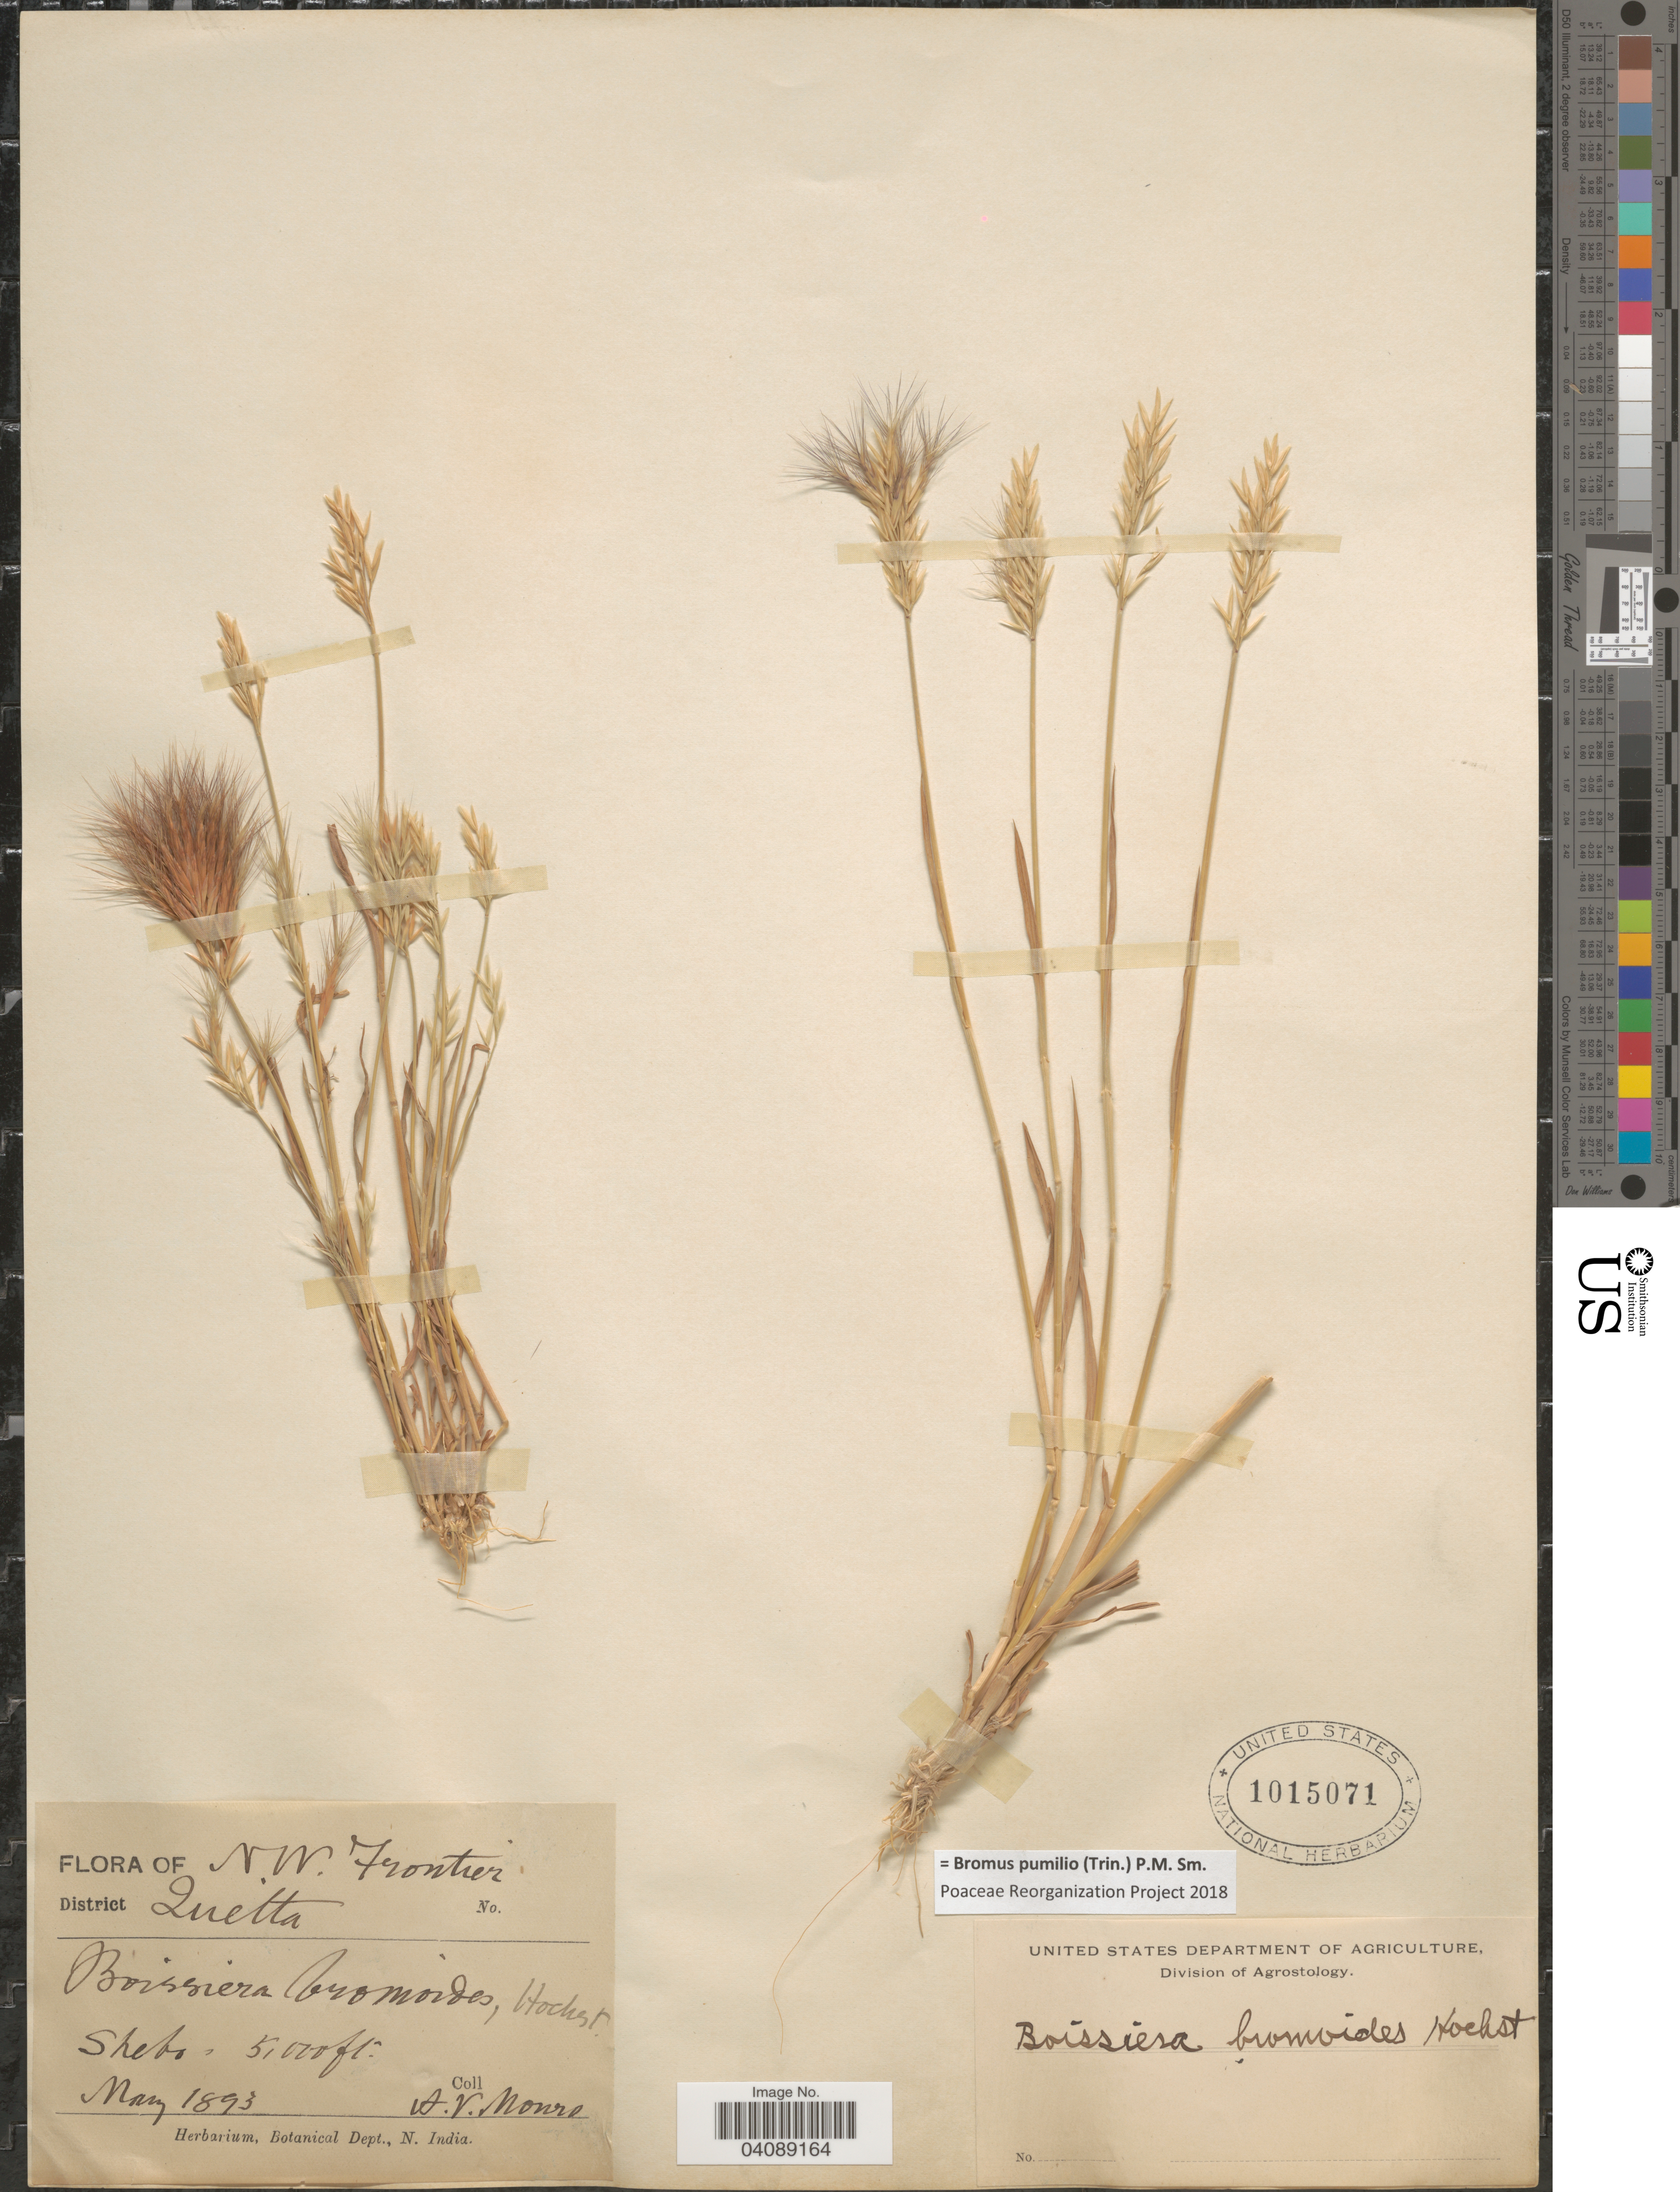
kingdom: Plantae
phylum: Tracheophyta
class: Liliopsida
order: Poales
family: Poaceae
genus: Bromus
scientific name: Bromus pumilio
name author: (Trin.) P.M. Sm.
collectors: A. Monro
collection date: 1893-05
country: Pakistan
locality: N.W. Frontier. District Quetta. Shebo.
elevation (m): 1524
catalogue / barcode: US 1015071